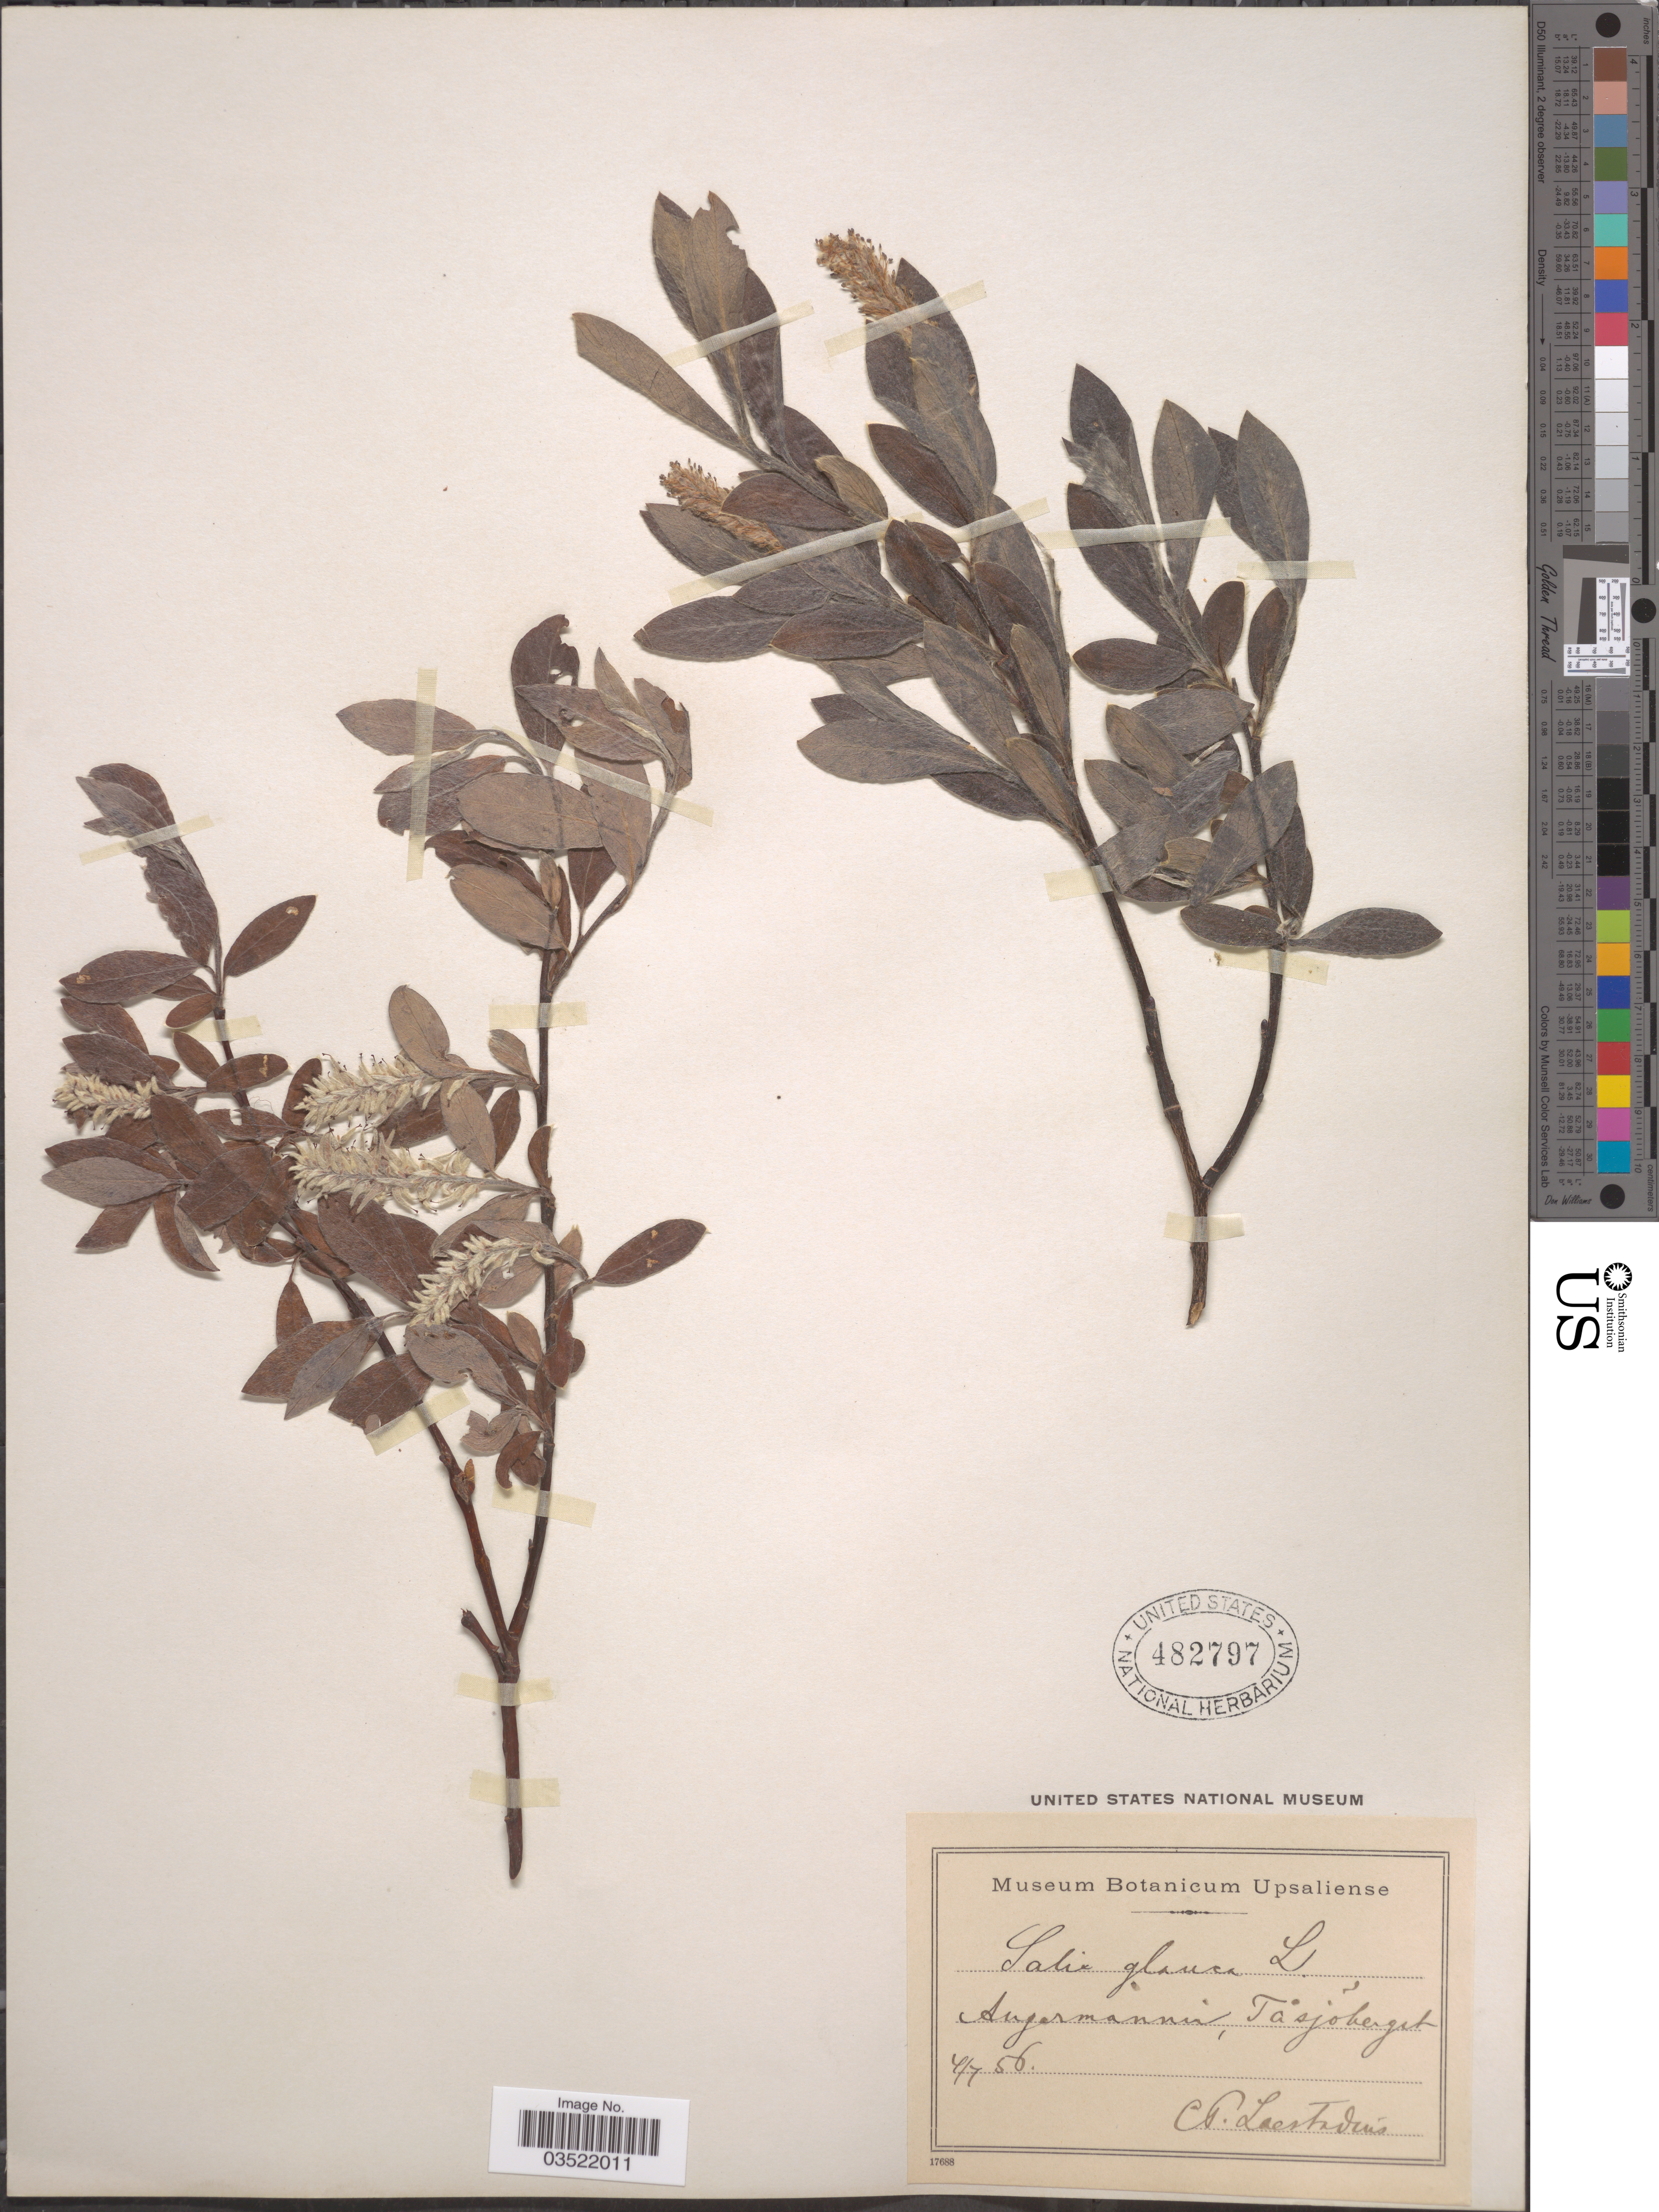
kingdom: Plantae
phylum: Tracheophyta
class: Magnoliopsida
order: Malpighiales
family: Salicaceae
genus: Salix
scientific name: Salix glauca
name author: L.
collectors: C. Laestadius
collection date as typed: Transcribed d/m/y: 4/7/56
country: Sweden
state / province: Jamtland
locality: Angermånnia, Tåsjöberget.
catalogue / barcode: US 482797